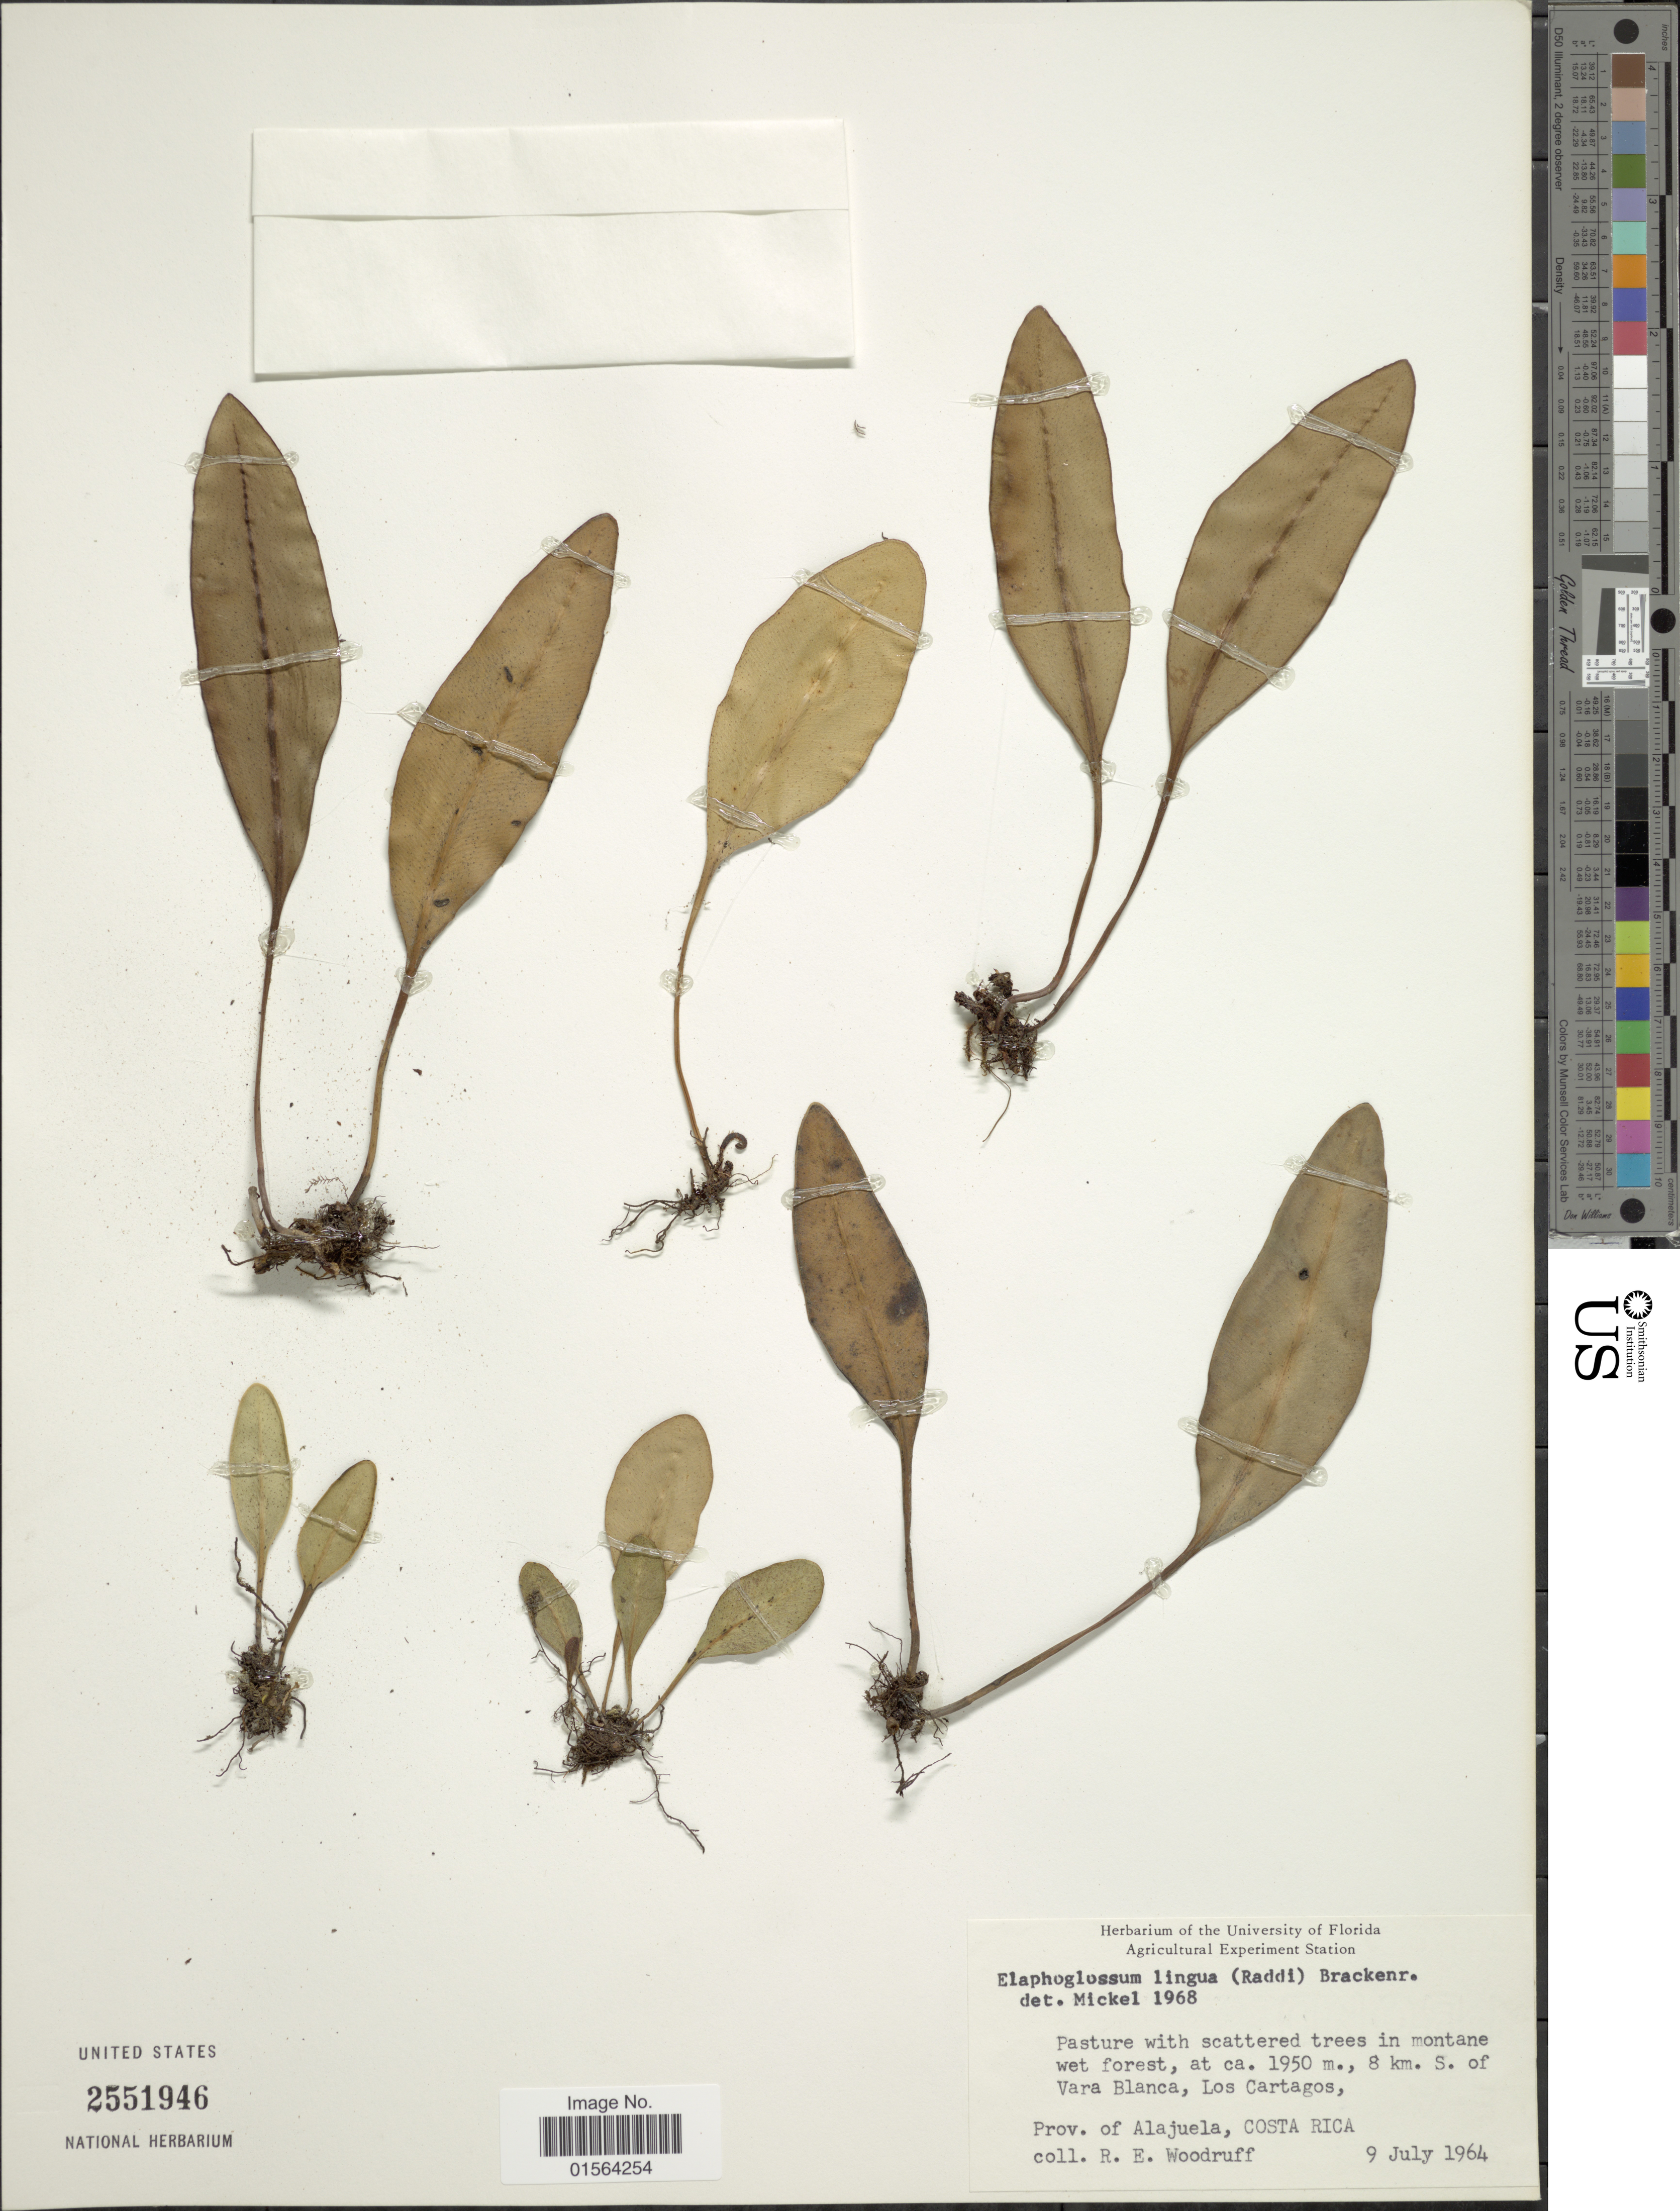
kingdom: Plantae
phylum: Tracheophyta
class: Polypodiopsida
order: Polypodiales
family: Dryopteridaceae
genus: Elaphoglossum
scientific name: Elaphoglossum lingua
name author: (C. Presl) Brack.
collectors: R. Woodruff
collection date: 1964-07-09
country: Costa Rica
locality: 8 km S of Vara Blanca, Los Cartagos, Prov. of Alajuela, Costa Rica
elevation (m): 1950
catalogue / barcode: US 2551946